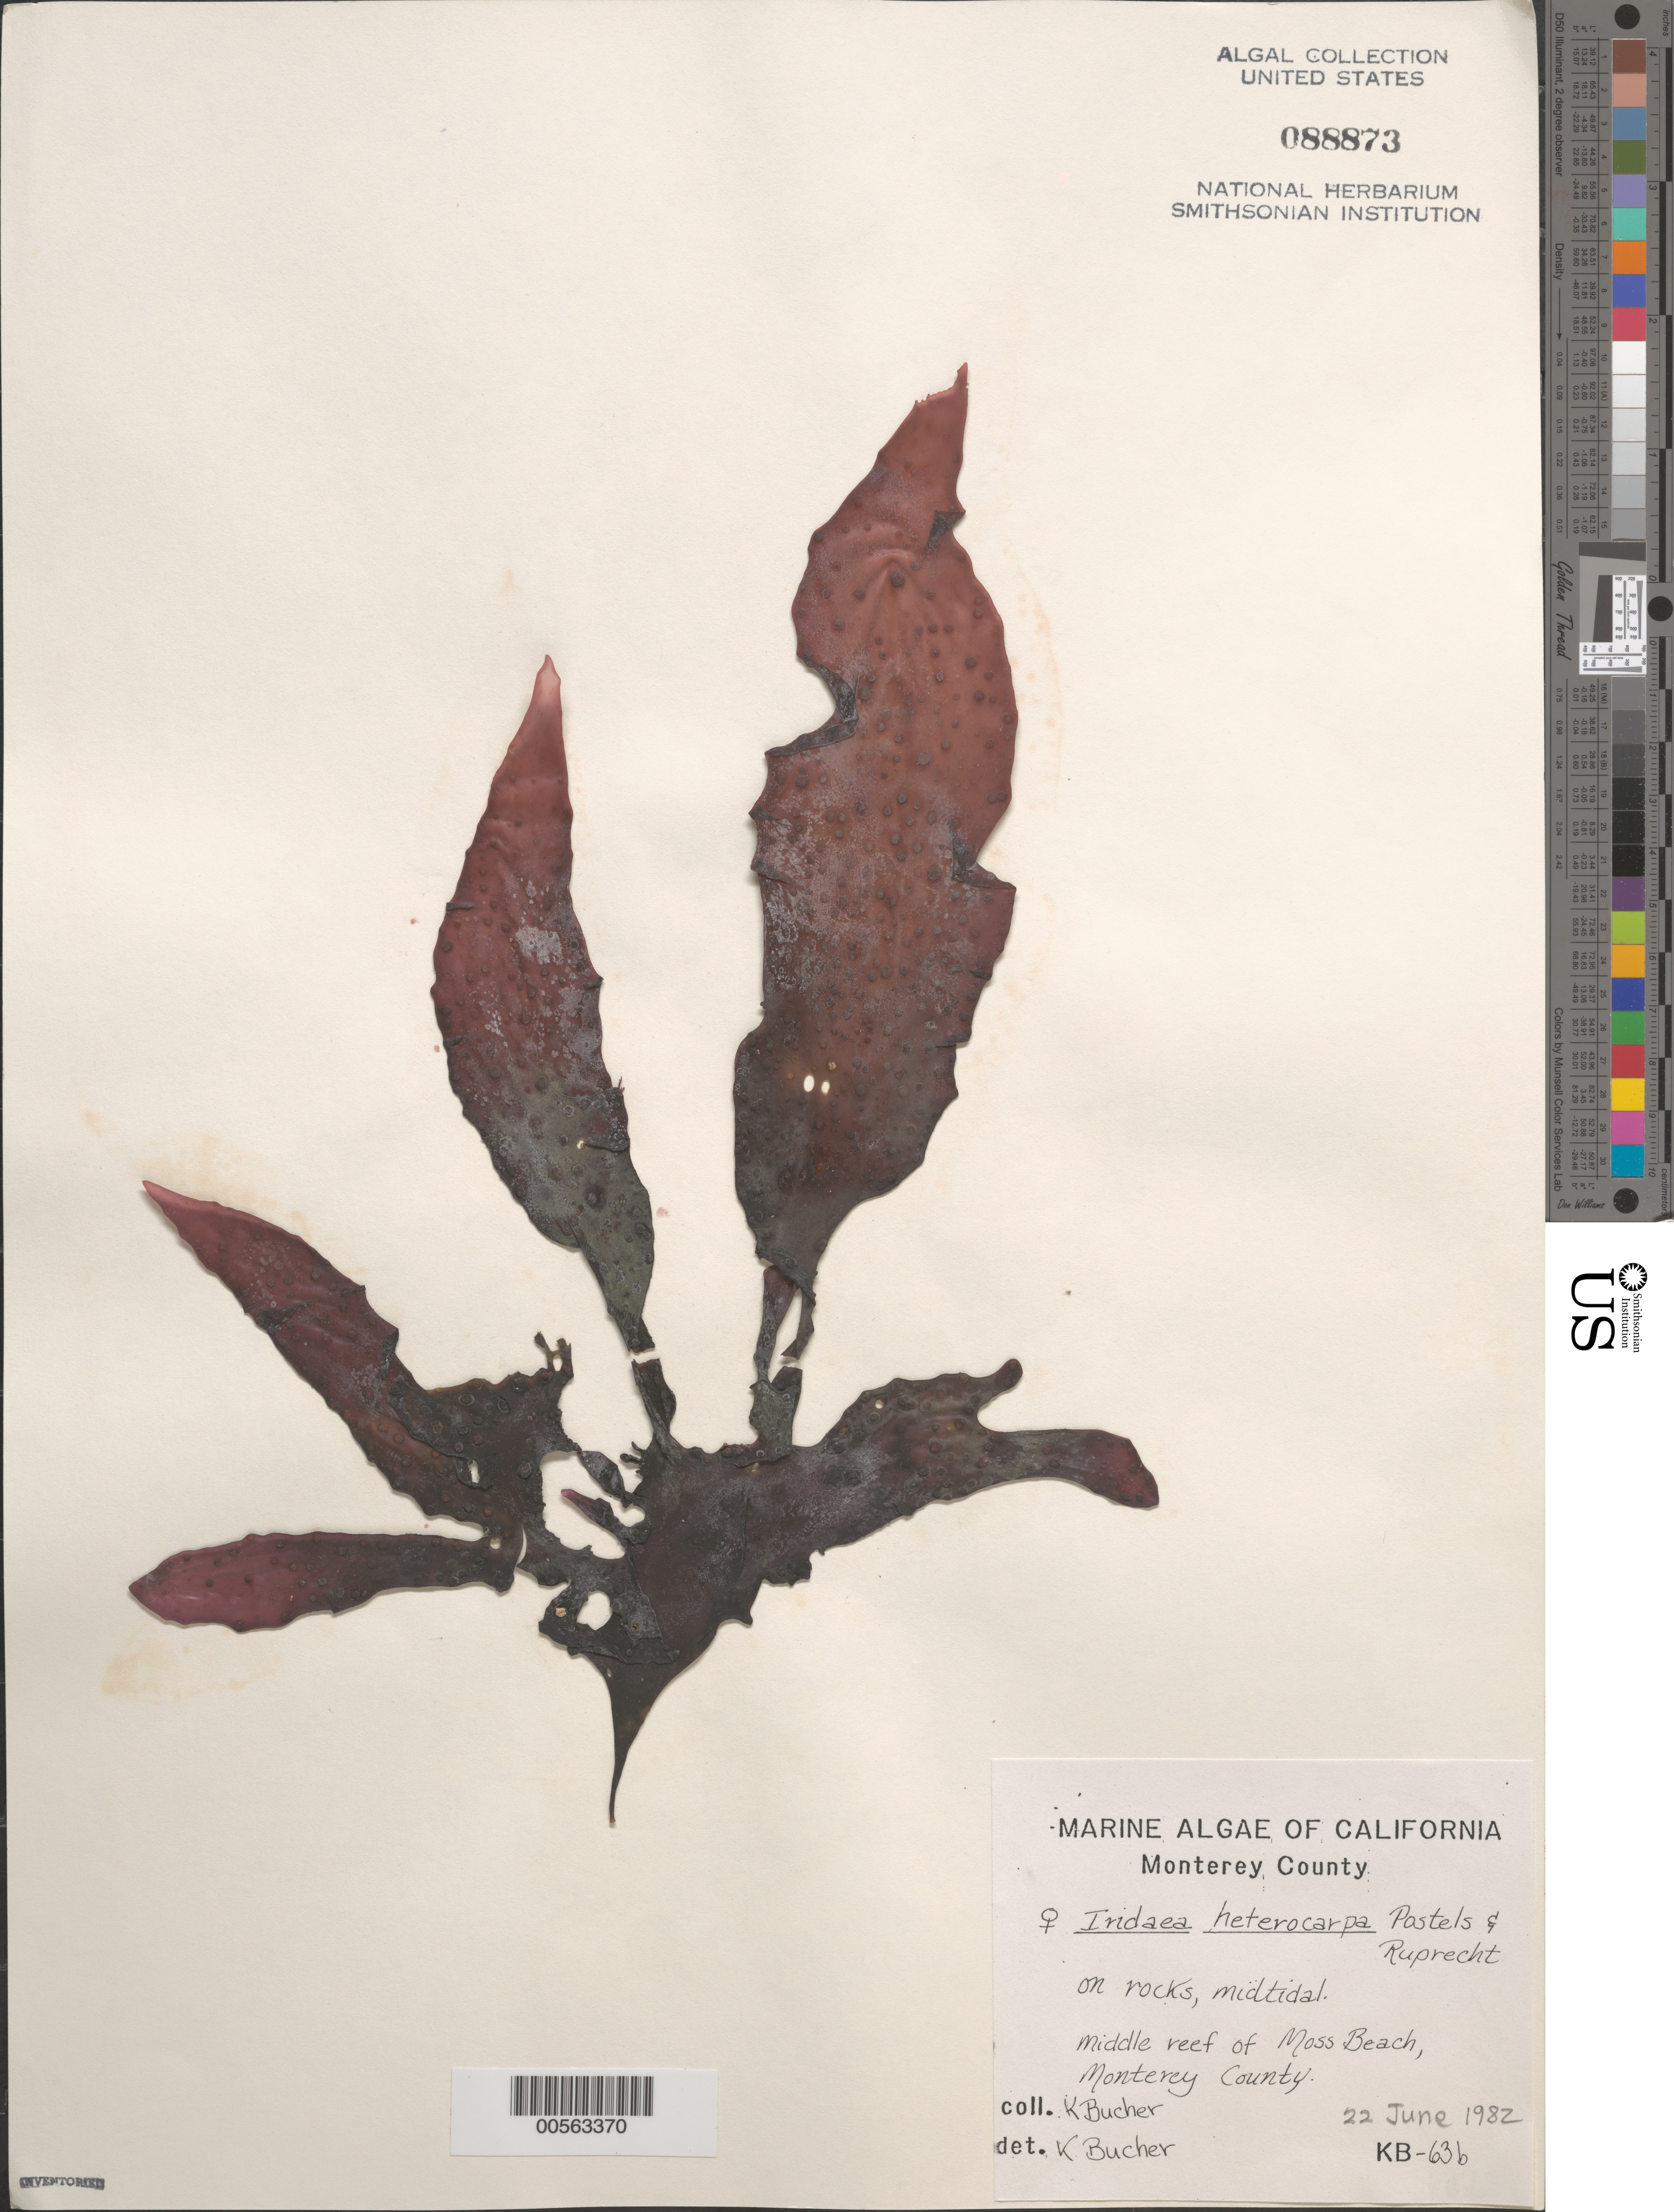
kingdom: Plantae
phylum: Rhodophyta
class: Florideophyceae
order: Gigartinales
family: Gigartinaceae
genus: Chondrus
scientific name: Chondrus crispus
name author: Stackh.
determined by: Algae name updating Project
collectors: K. E. Bucher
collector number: KB-63b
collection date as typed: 22 Jun 1982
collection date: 1982-06-22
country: United States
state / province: California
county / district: Monterey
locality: Middle Reef of Moss Beach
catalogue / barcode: US 88873